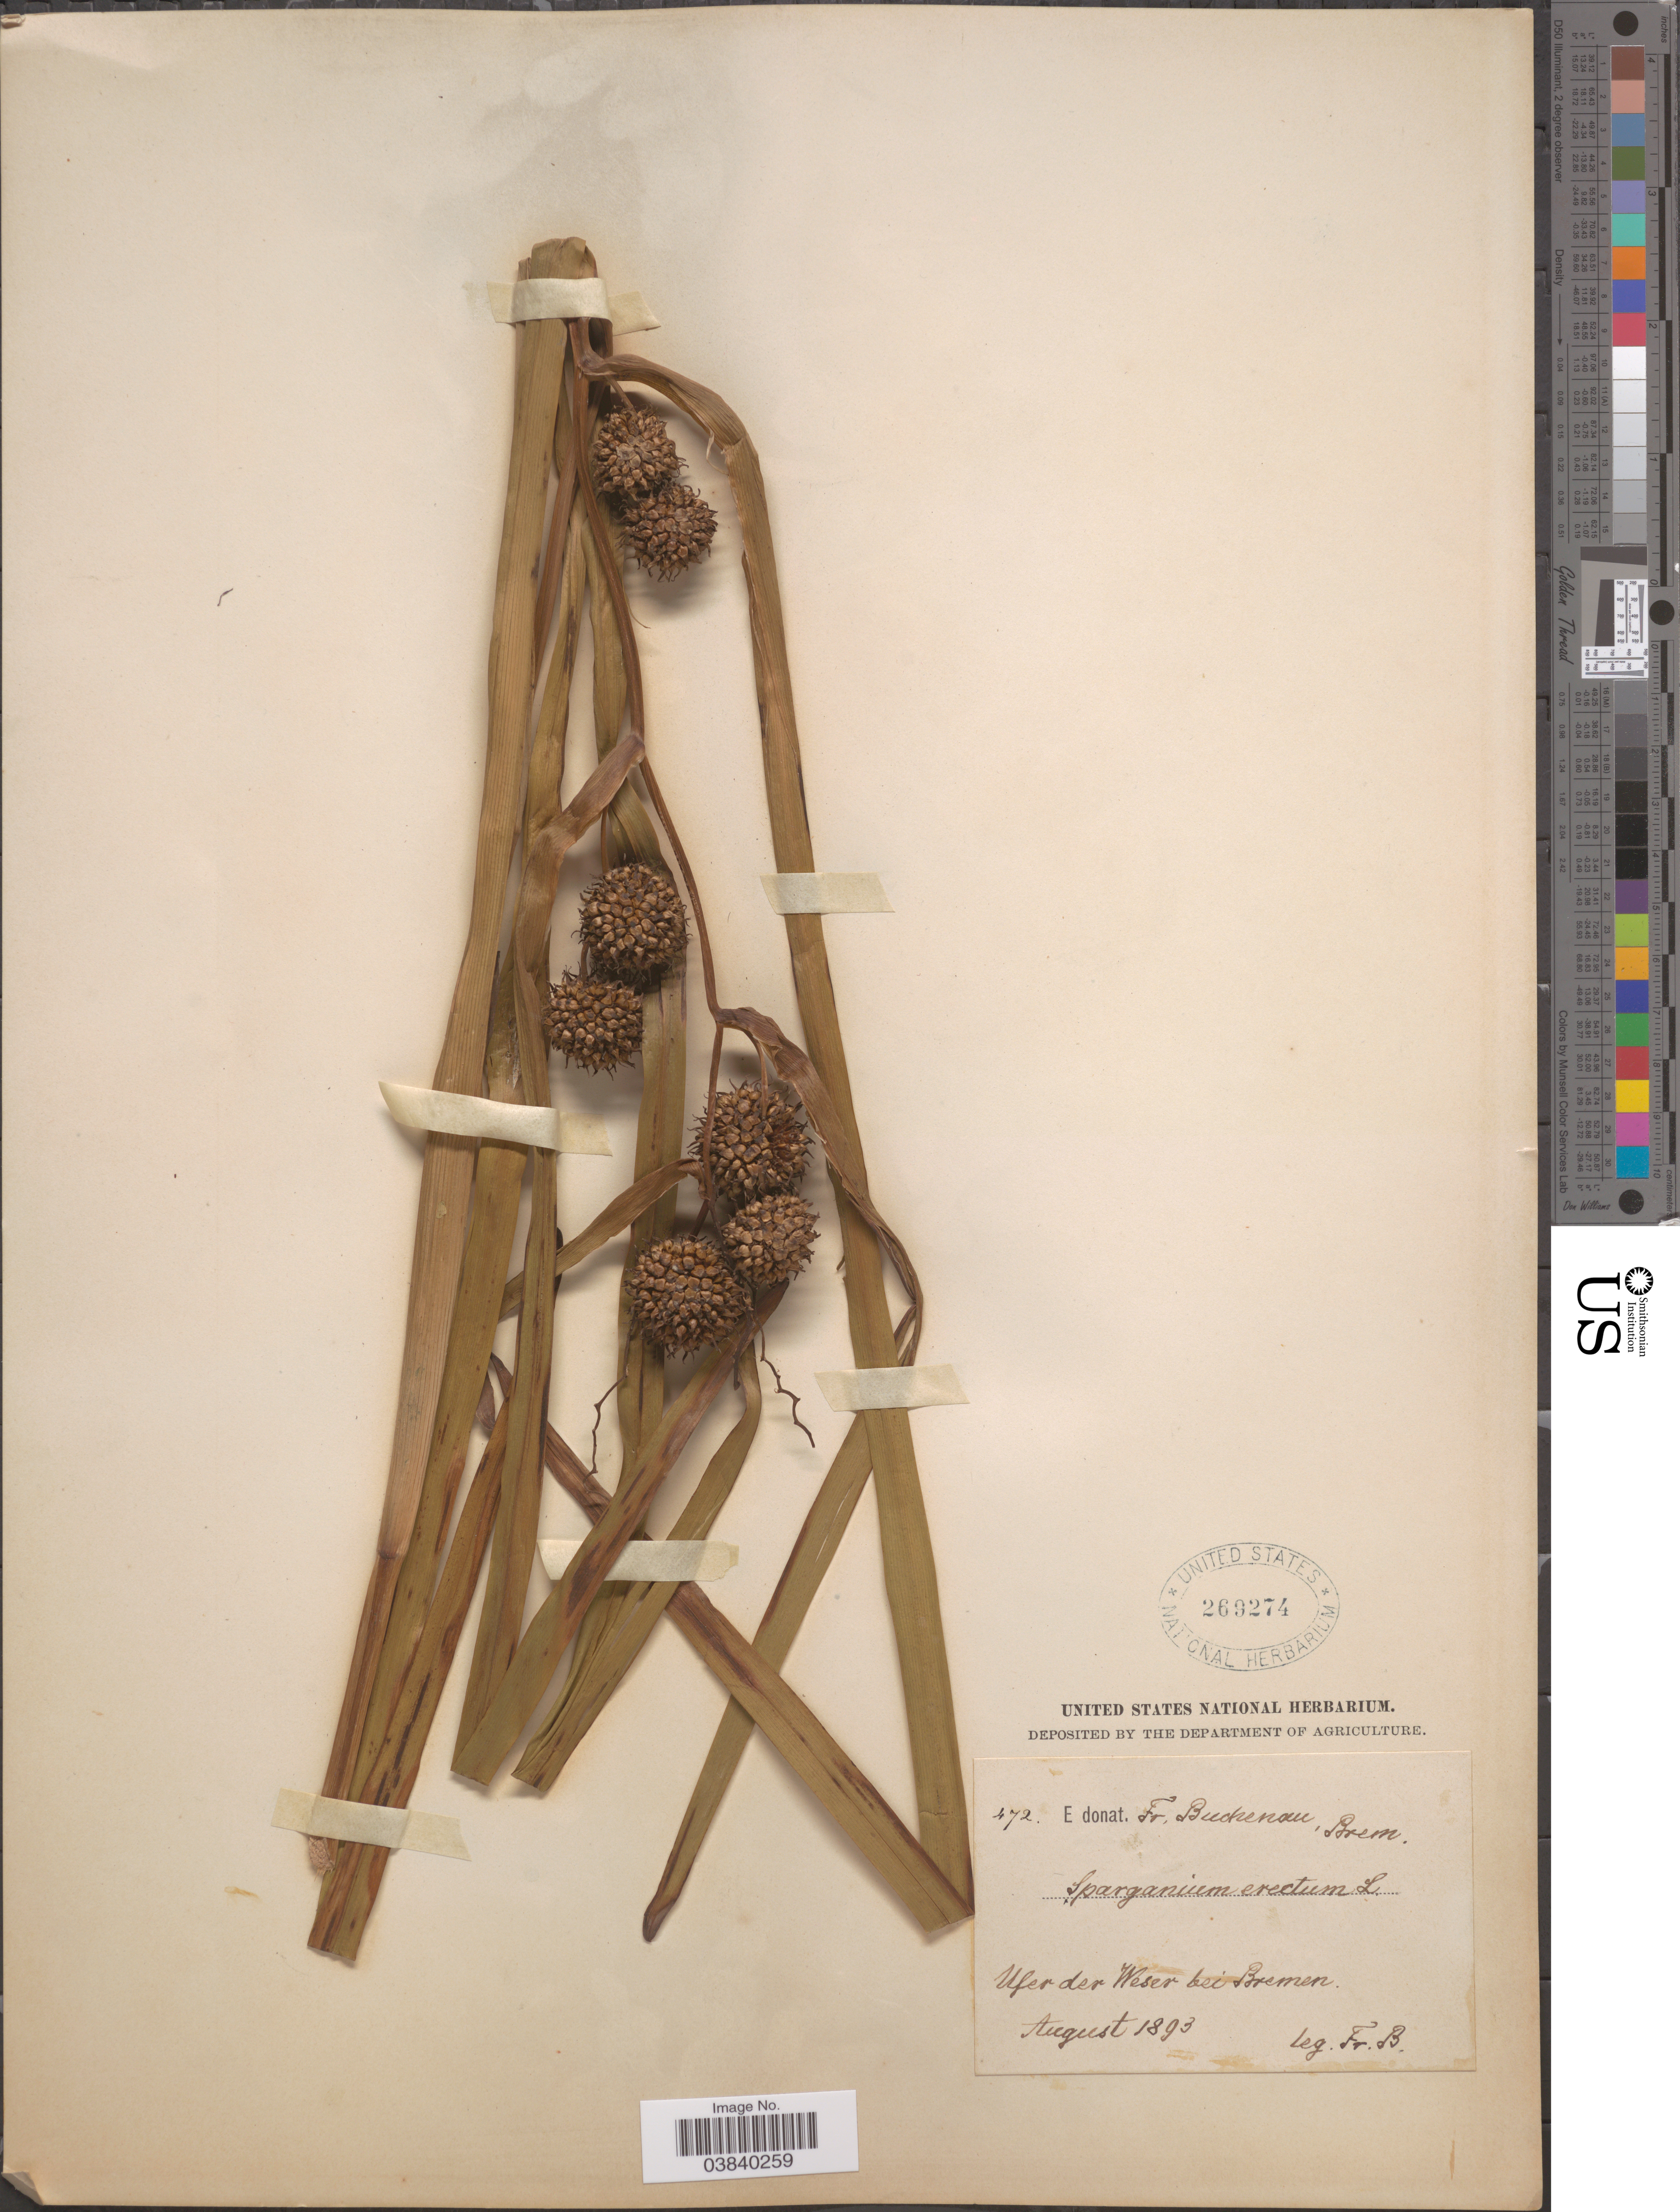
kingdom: Plantae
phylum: Tracheophyta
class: Liliopsida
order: Poales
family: Typhaceae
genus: Sparganium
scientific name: Sparganium erectum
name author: L.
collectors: F. Buchenau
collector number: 472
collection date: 1893-08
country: Germany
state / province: Bremen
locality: Ufer der Weser bei Bremen.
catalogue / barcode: US 269274